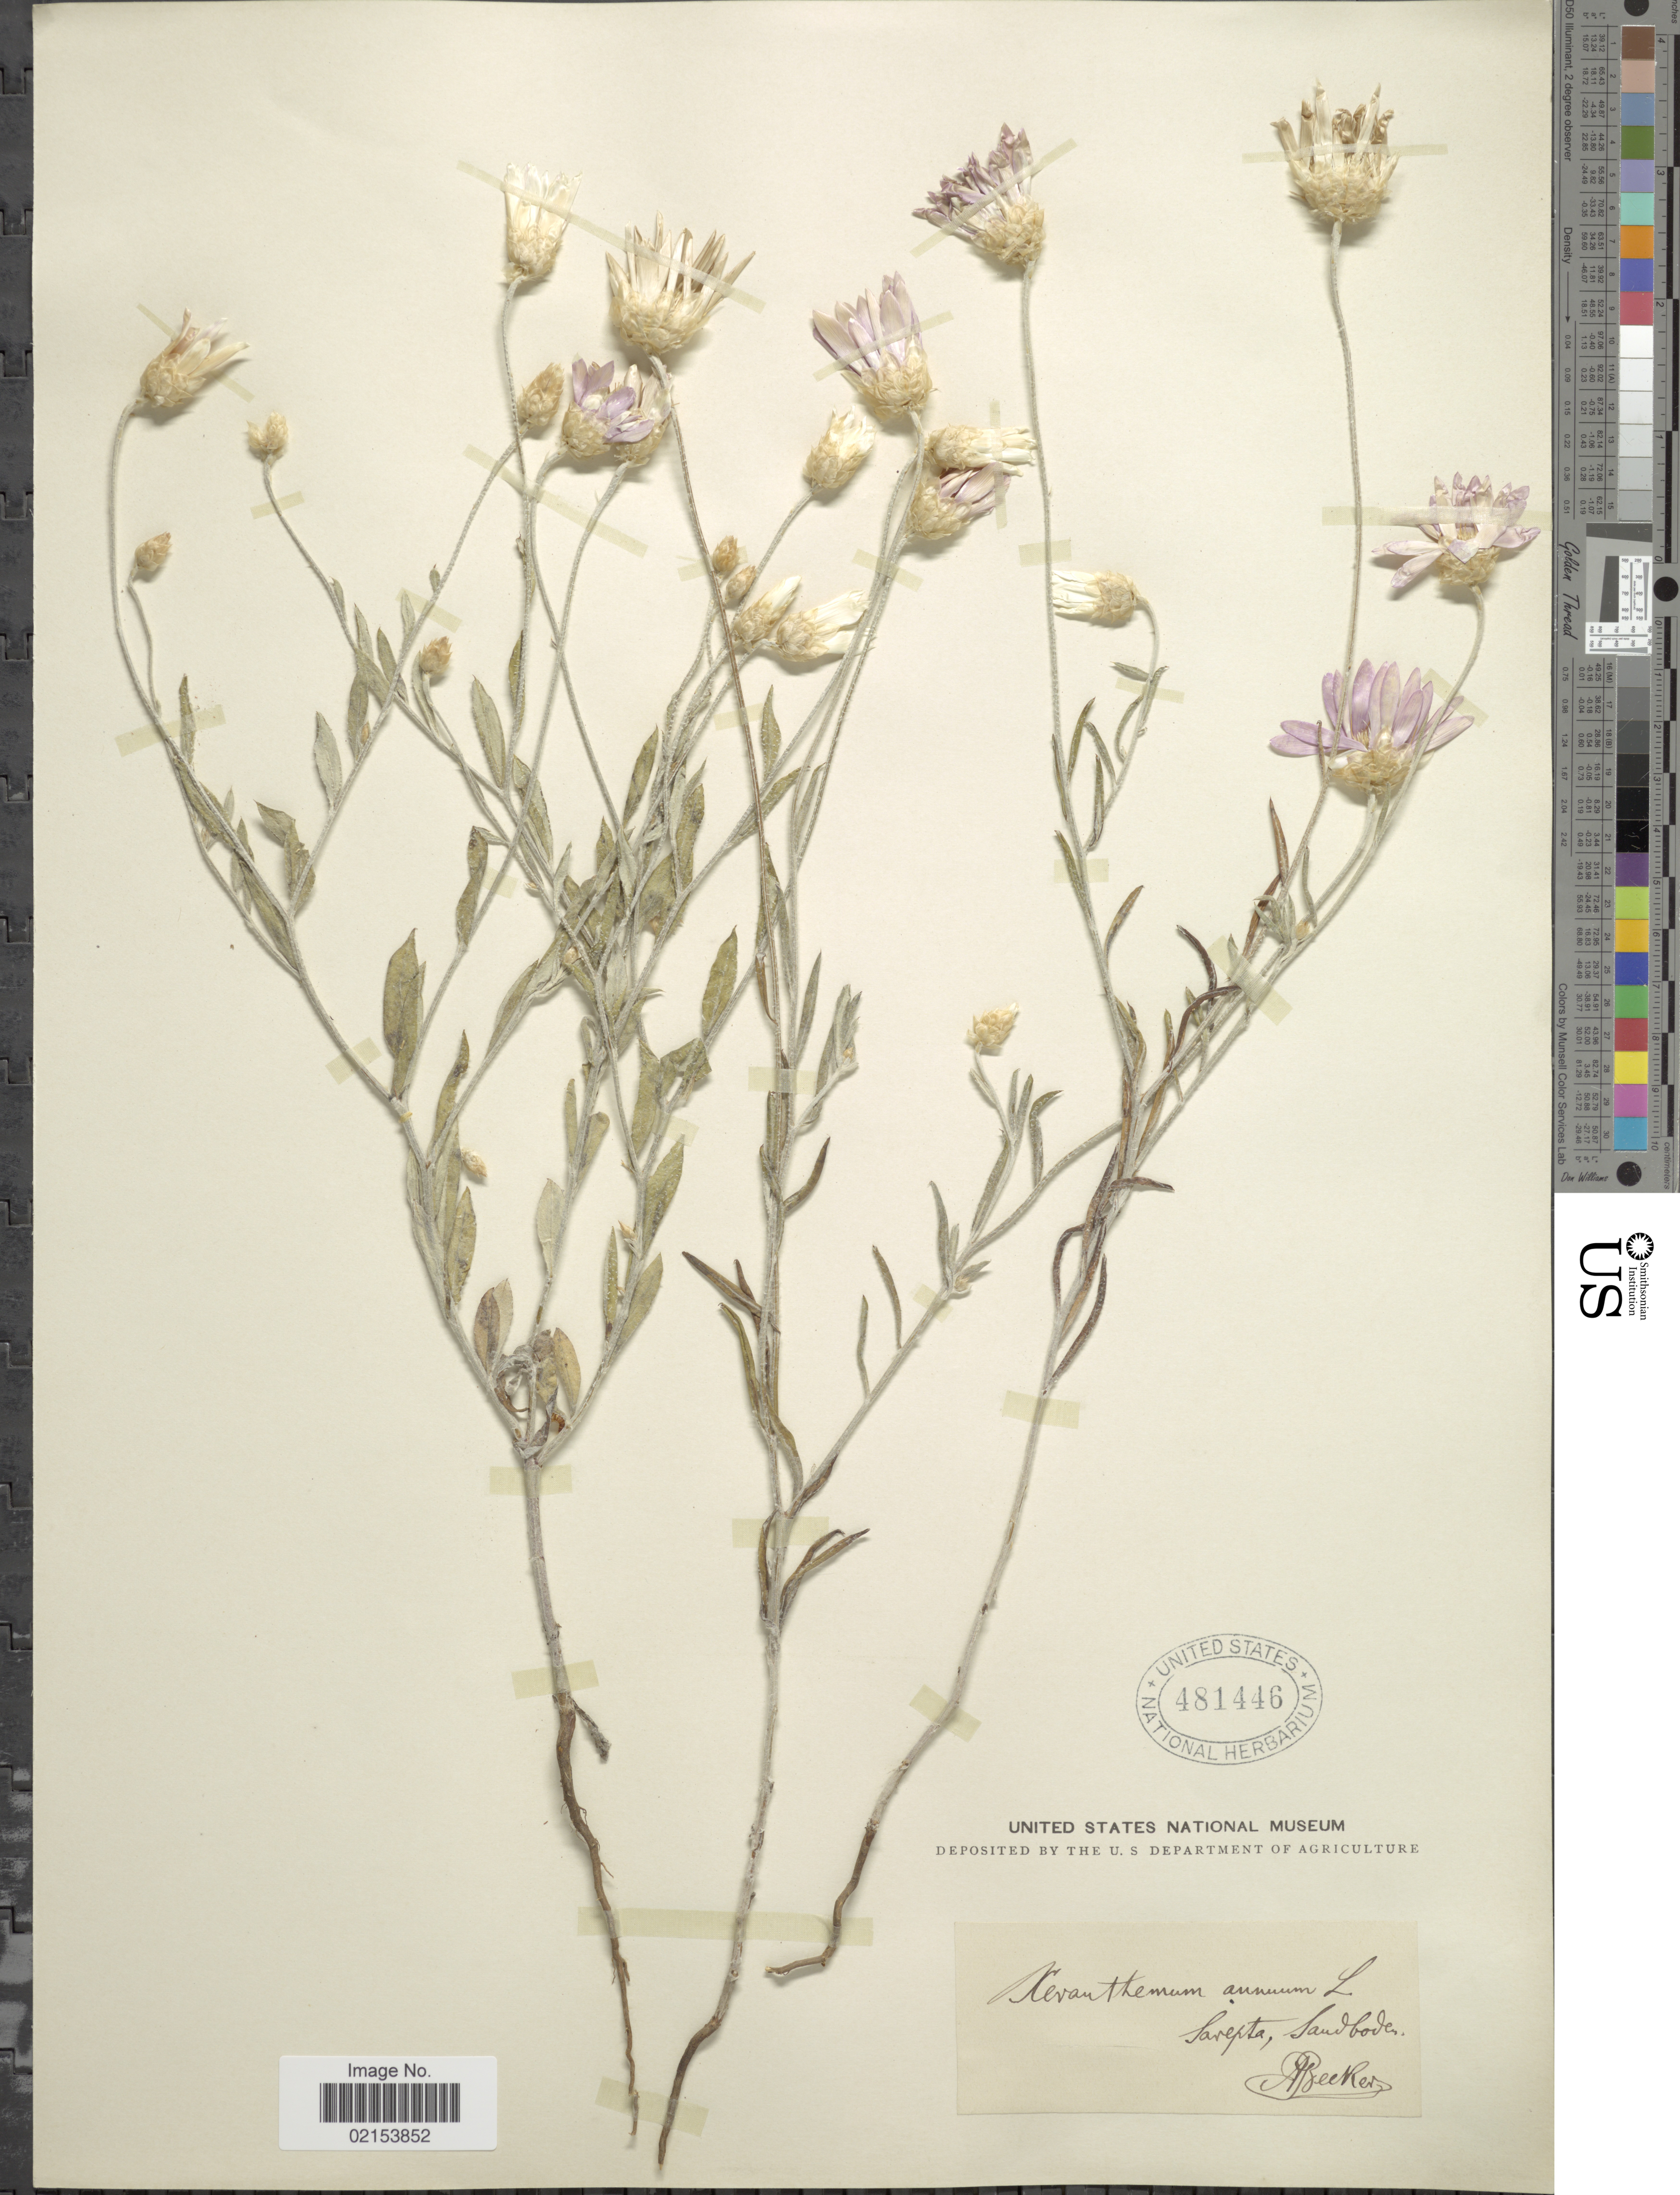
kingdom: Plantae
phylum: Tracheophyta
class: Magnoliopsida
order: Asterales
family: Asteraceae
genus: Xeranthemum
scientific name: Xeranthemum annuum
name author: L.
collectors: A. Becker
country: Russian Federation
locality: Sarepta, Sandbodem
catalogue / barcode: US 481446